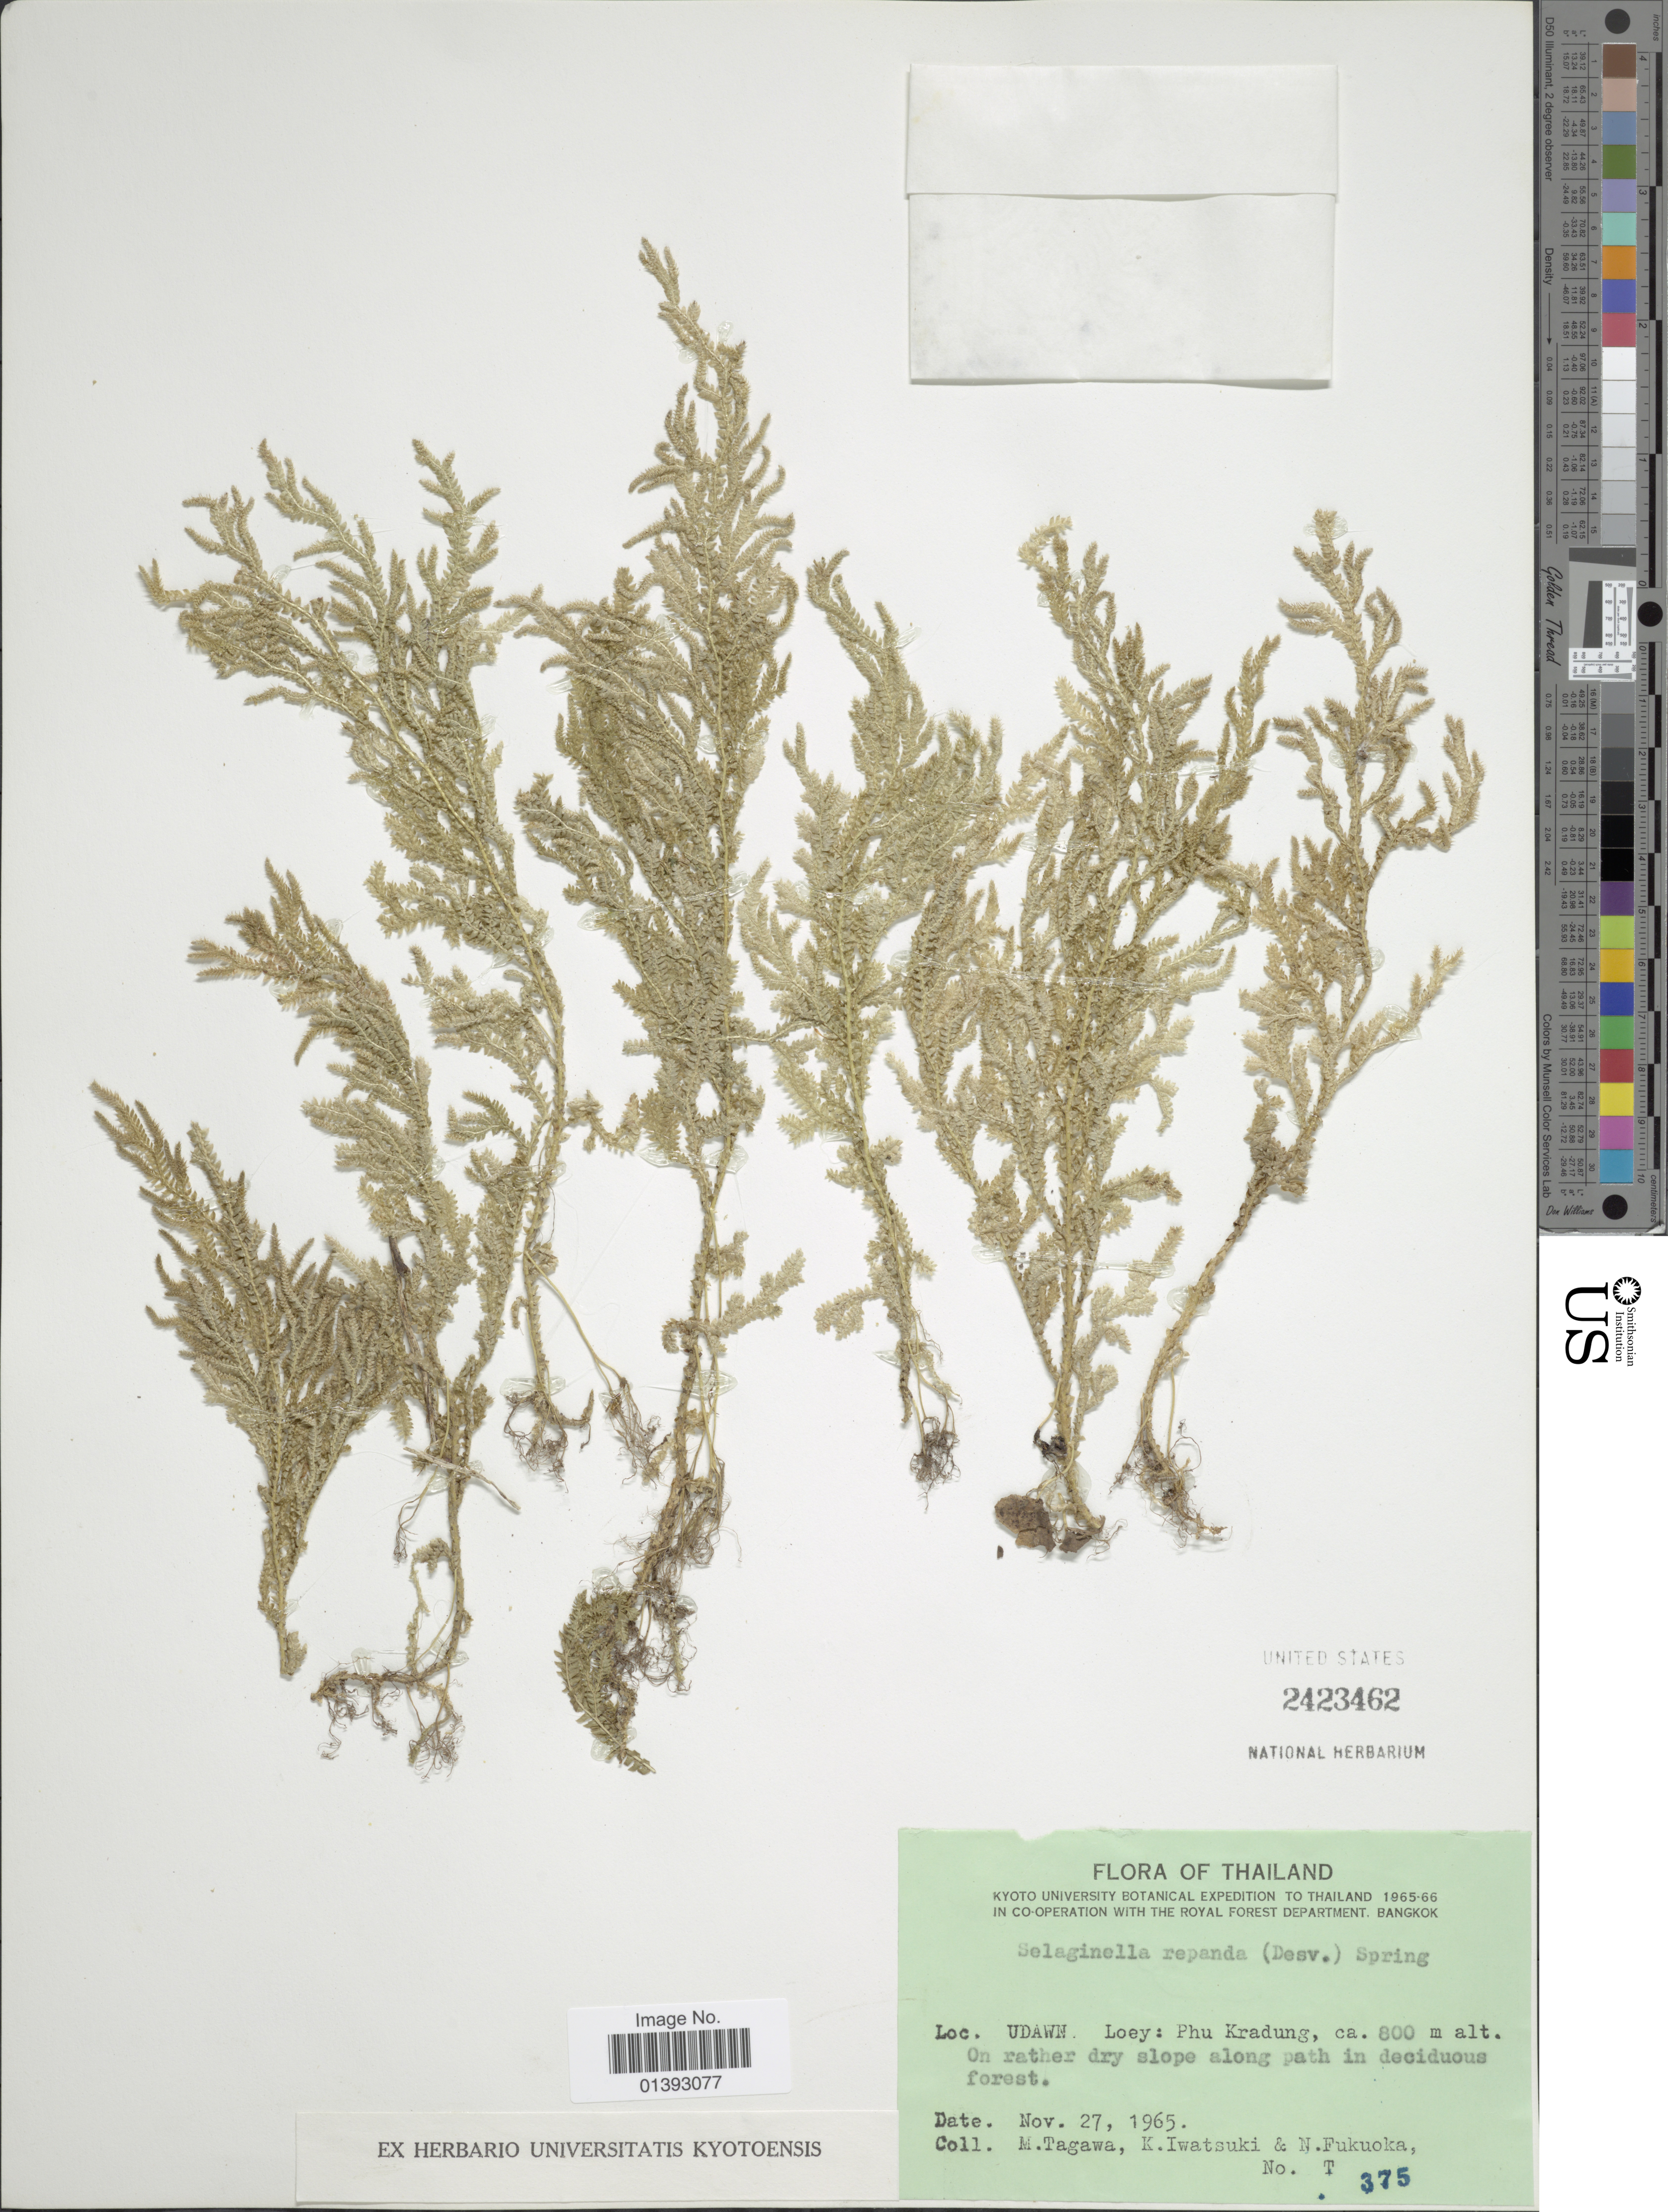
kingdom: Plantae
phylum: Tracheophyta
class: Lycopodiopsida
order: Selaginellales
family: Selaginellaceae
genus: Selaginella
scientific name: Selaginella repanda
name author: (Desv. ex Poir.) Spring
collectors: M. Tagawa, K. Iwatsuki & N. Fukuoka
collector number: T375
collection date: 1965-11-27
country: Thailand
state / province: Loei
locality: Udawn, Phu Kradung, on rather dry slope along path in deciduous forest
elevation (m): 244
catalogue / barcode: US 2423462